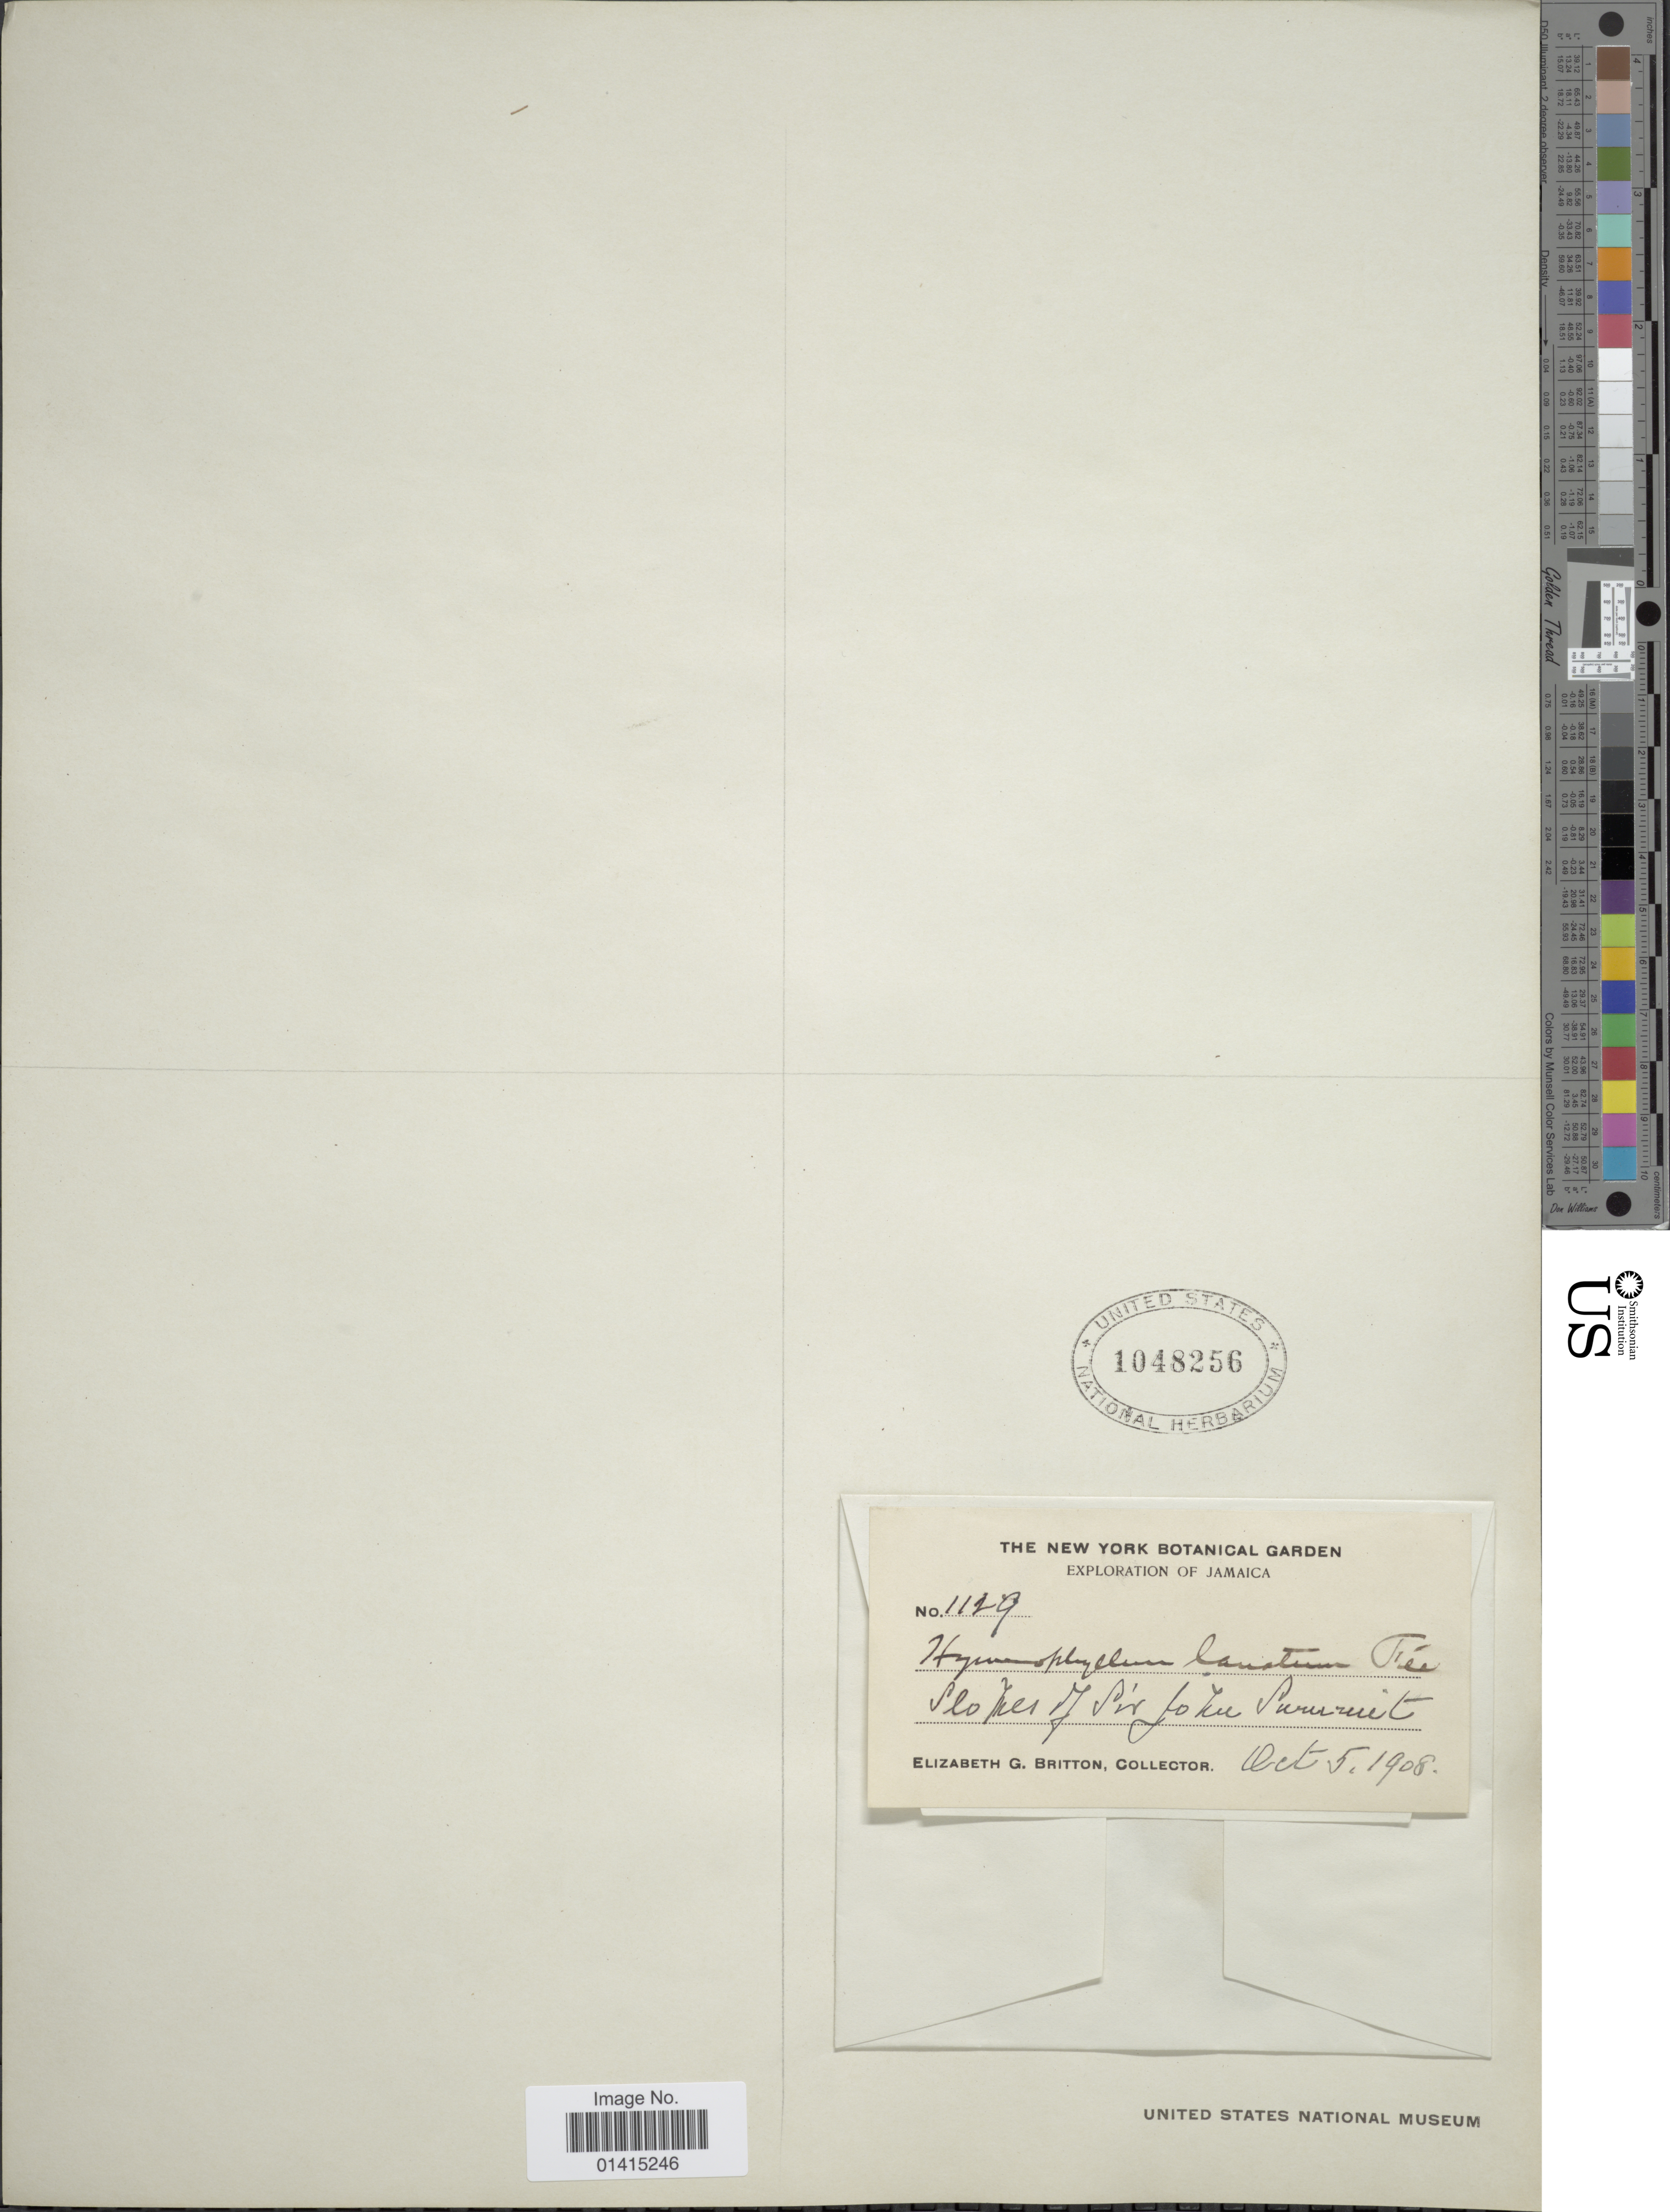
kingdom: Plantae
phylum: Tracheophyta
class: Polypodiopsida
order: Hymenophyllales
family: Hymenophyllaceae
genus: Hymenophyllum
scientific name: Hymenophyllum lanatum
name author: Fée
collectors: E. G. Britton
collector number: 1129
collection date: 1908-10-05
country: Jamaica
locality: Slopes of Sir John Summit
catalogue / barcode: US 1048256